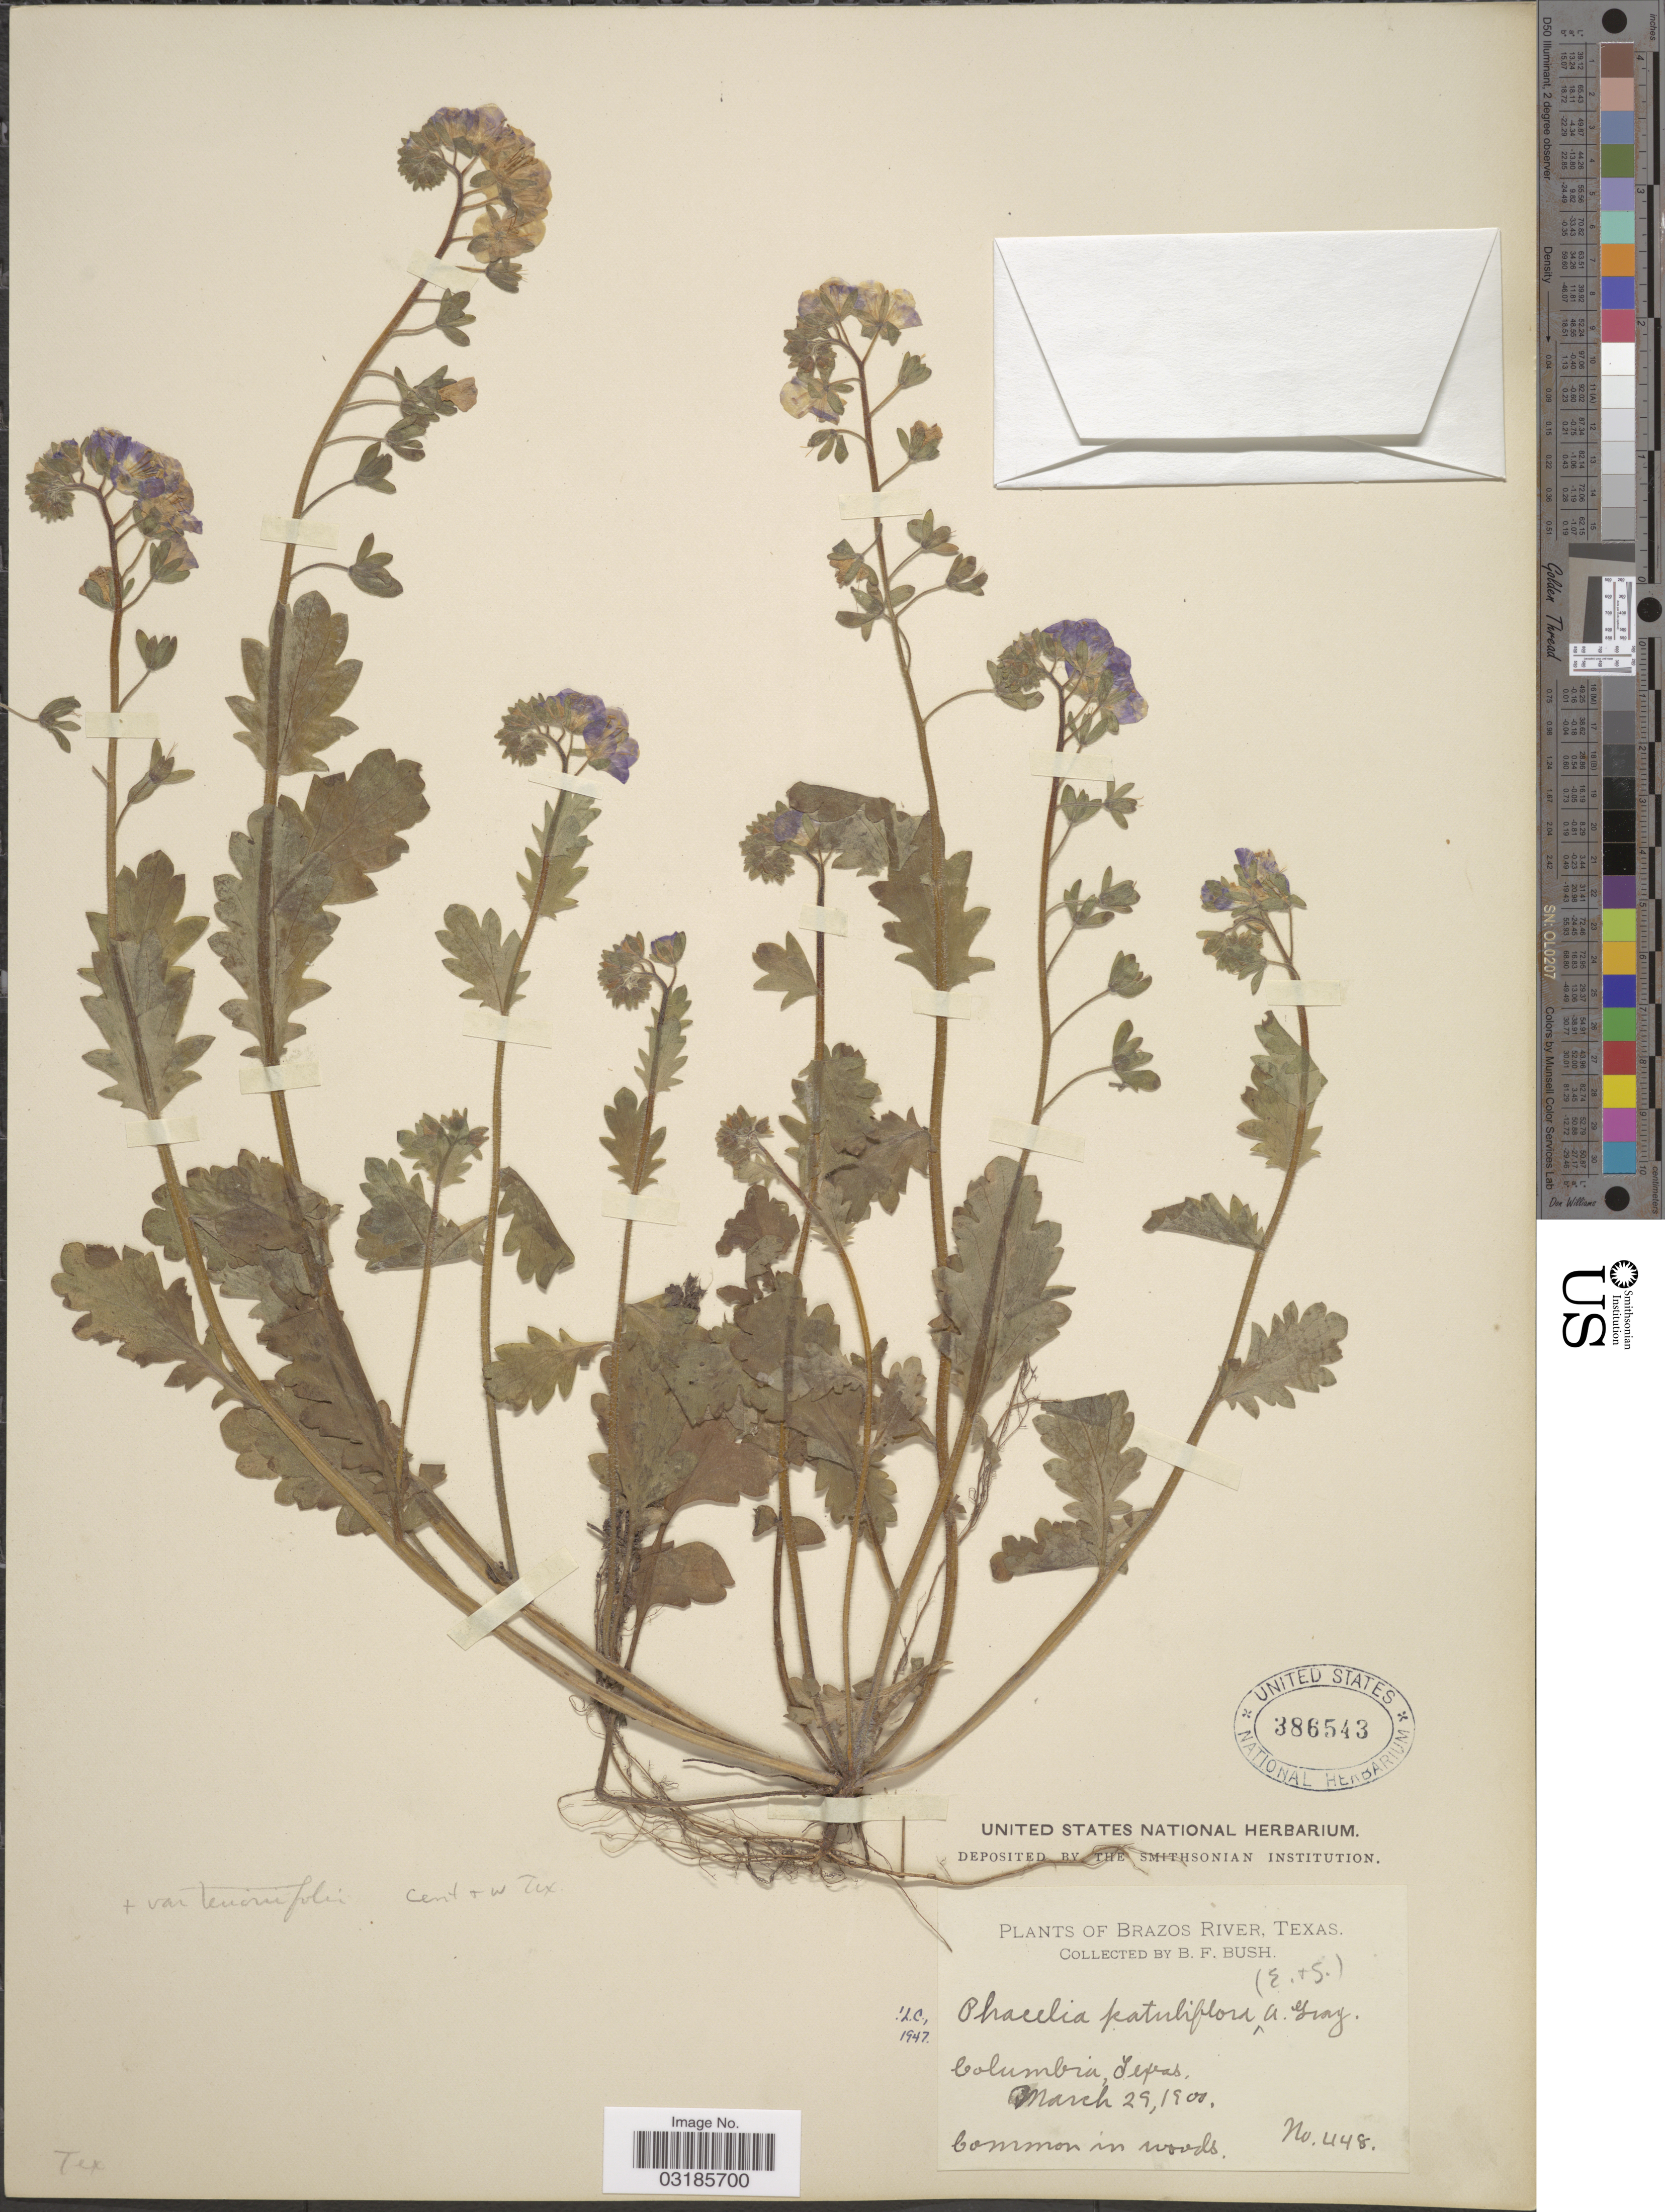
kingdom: Plantae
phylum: Tracheophyta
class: Magnoliopsida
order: Boraginales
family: Hydrophyllaceae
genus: Phacelia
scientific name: Phacelia patuliflora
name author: (Engelm. & A. Gray) A. Gray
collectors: B. F. Bush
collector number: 448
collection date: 1900-03-29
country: United States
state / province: Texas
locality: Brazos River. Columbia.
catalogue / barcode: US 386543